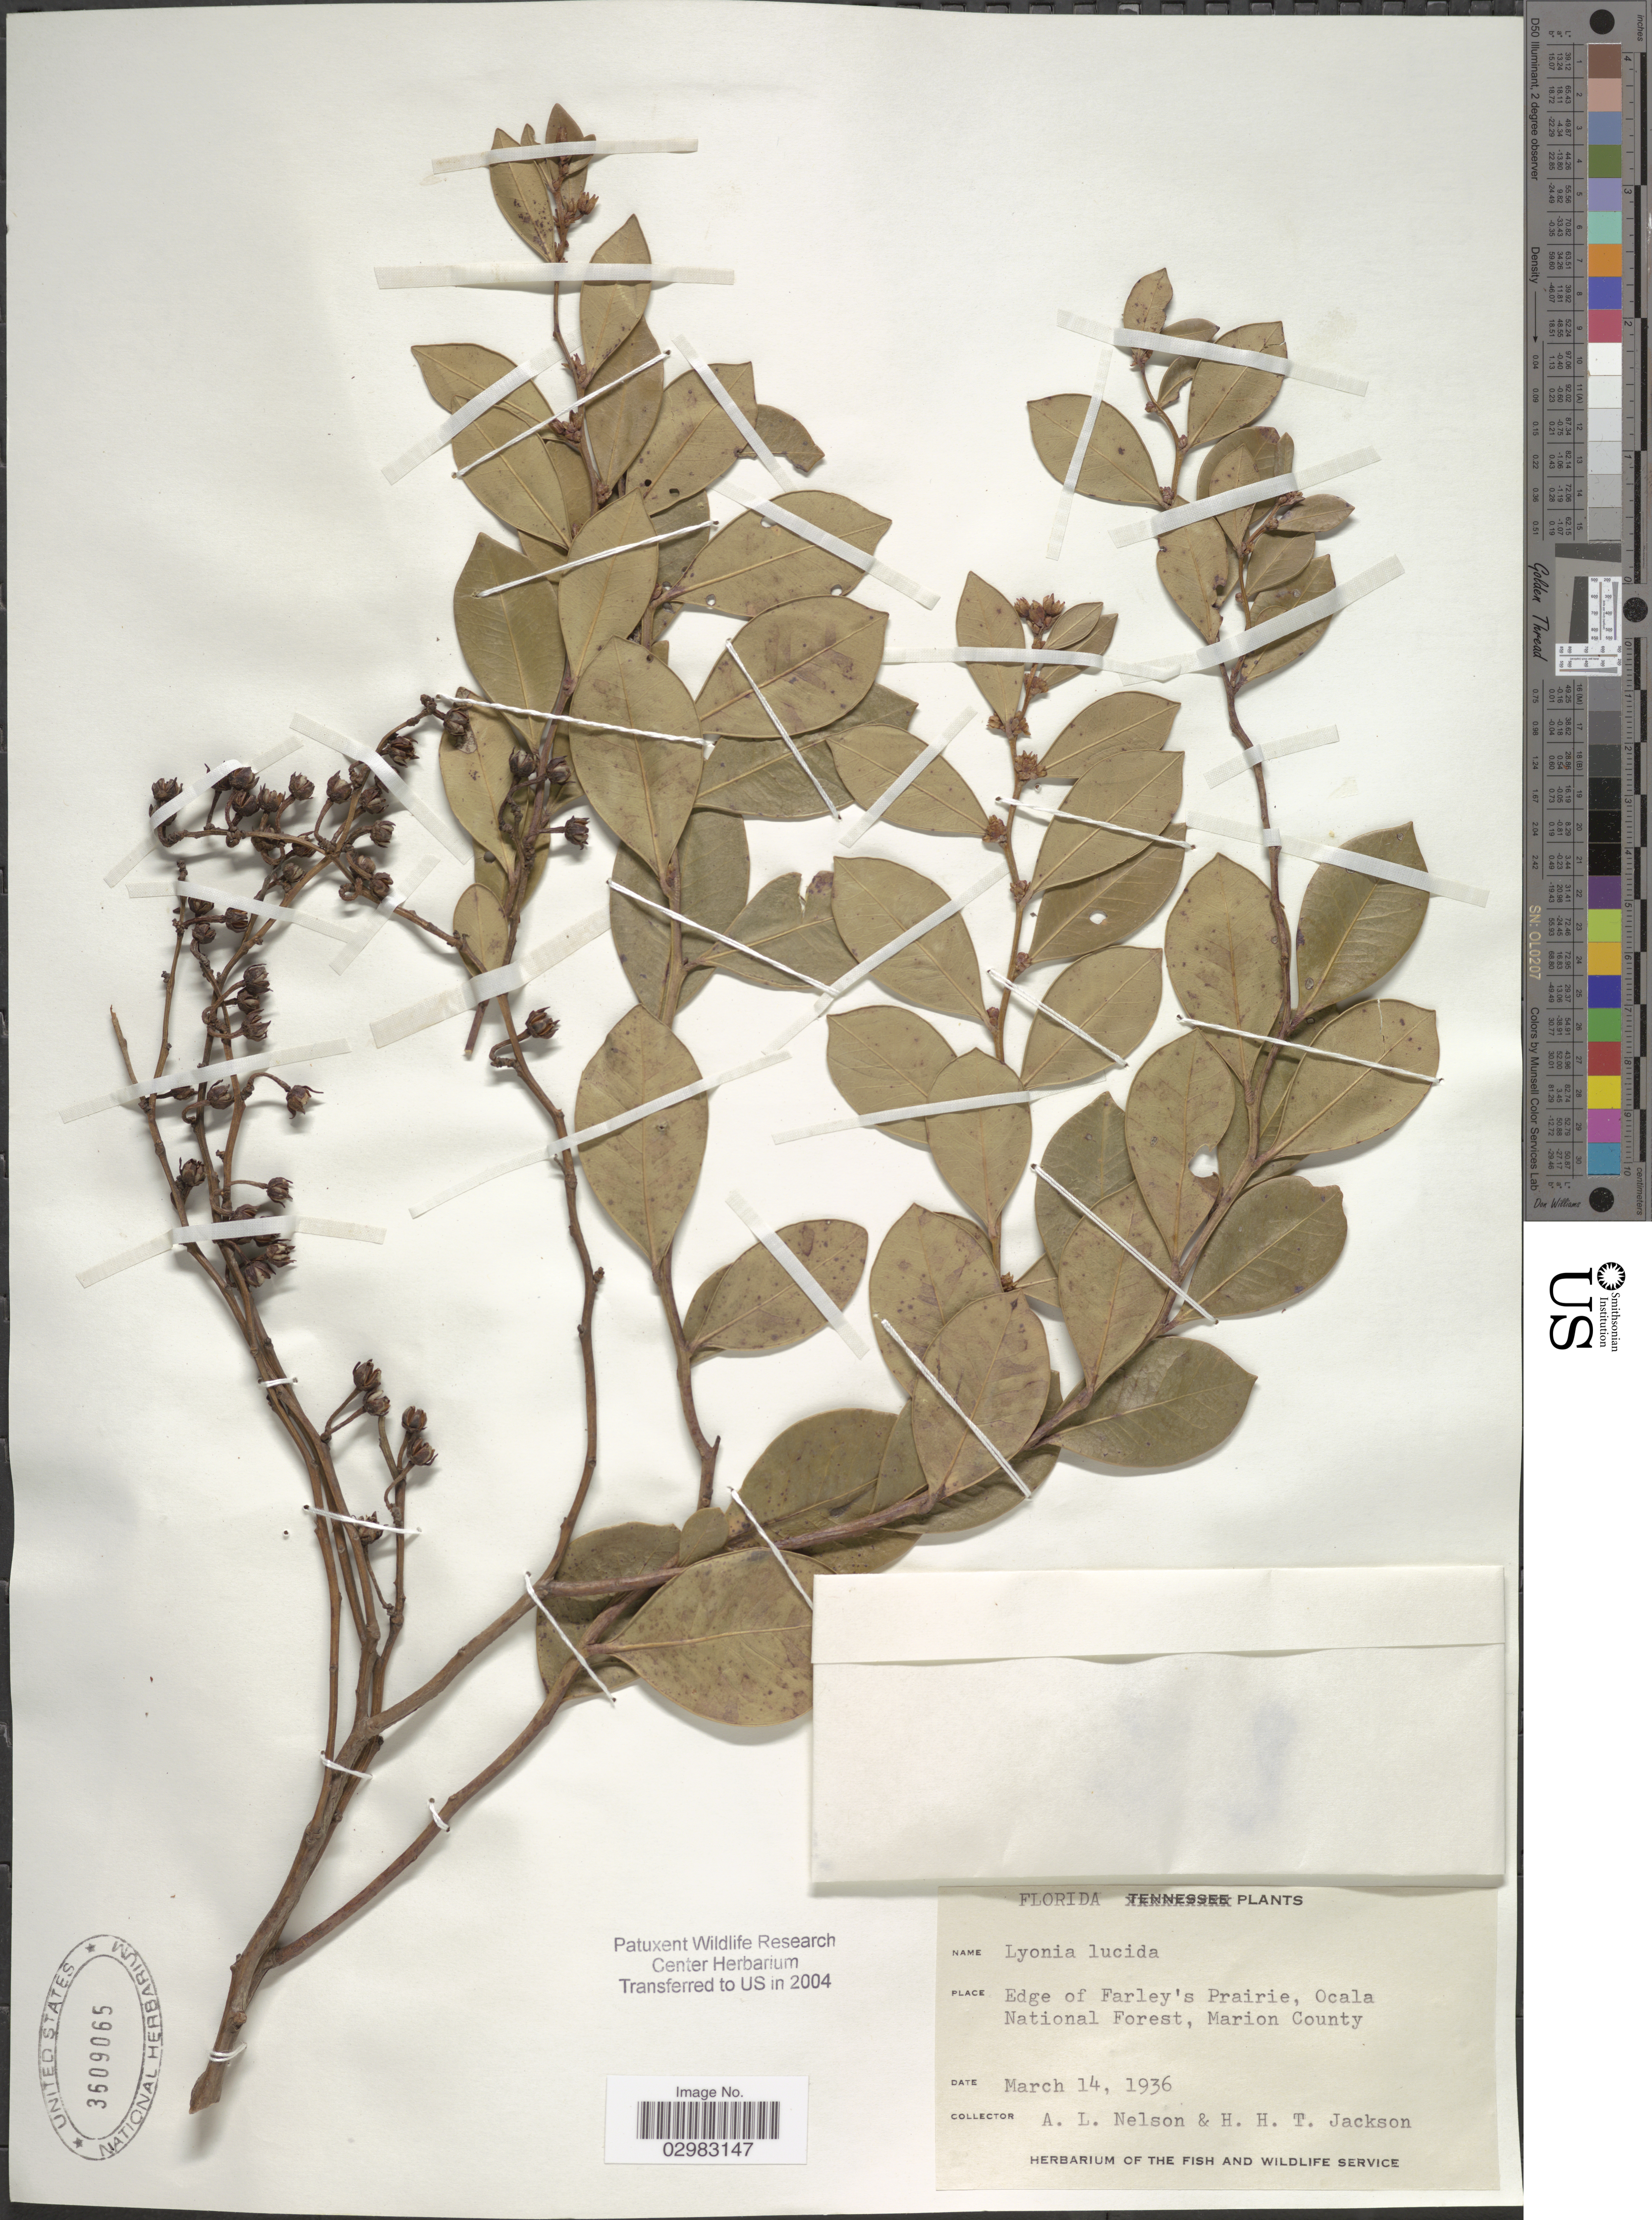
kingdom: Plantae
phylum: Tracheophyta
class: Magnoliopsida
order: Ericales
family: Ericaceae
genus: Lyonia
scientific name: Lyonia lucida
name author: K. Koch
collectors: A. L. Nelson & H. Jackson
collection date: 1936-03-14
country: United States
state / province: Florida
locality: Edge of Farley's Prairie, Ocala National Forest, Marion County.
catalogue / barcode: US 3609065